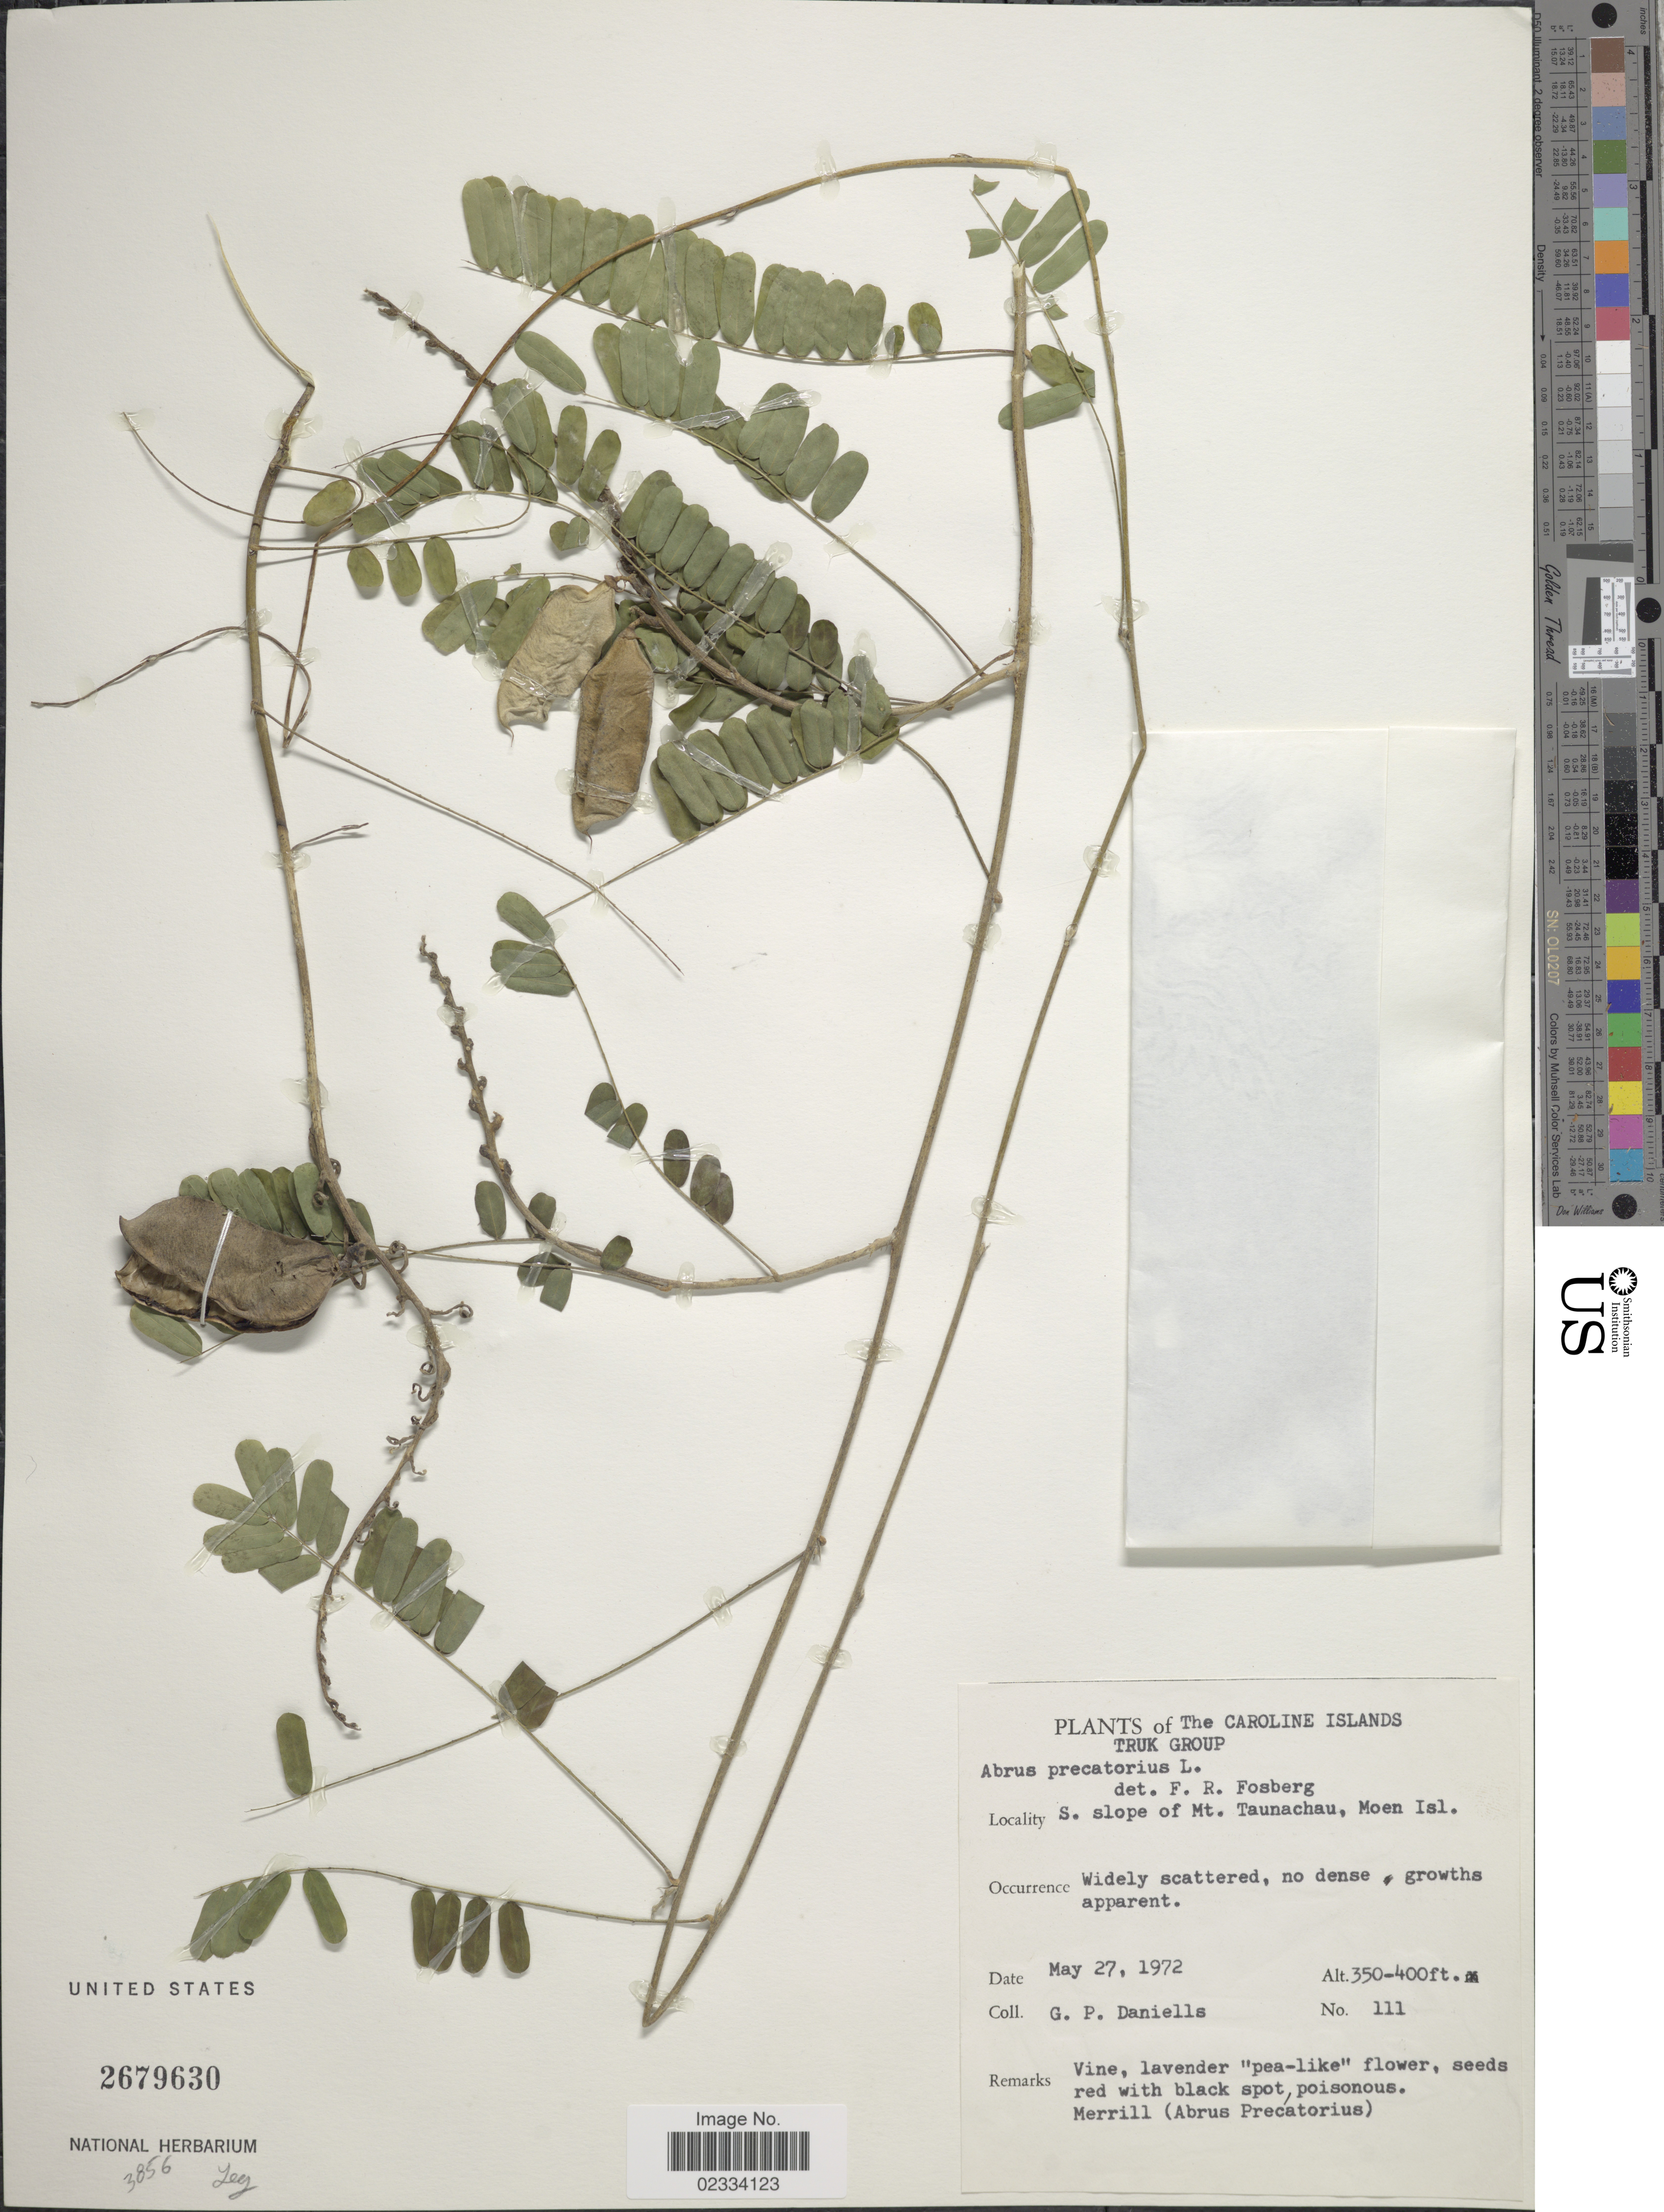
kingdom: Plantae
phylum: Tracheophyta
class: Magnoliopsida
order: Fabales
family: Fabaceae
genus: Abrus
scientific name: Abrus precatorius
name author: L.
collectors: G. Daniells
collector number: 111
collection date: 1972-05-27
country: Micronesia, Federated States of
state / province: Truk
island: Moen [Wono]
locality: Caroline Islands. S. slope of Mt. Taunachau, Moen Isl.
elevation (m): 107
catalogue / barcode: US 2679630